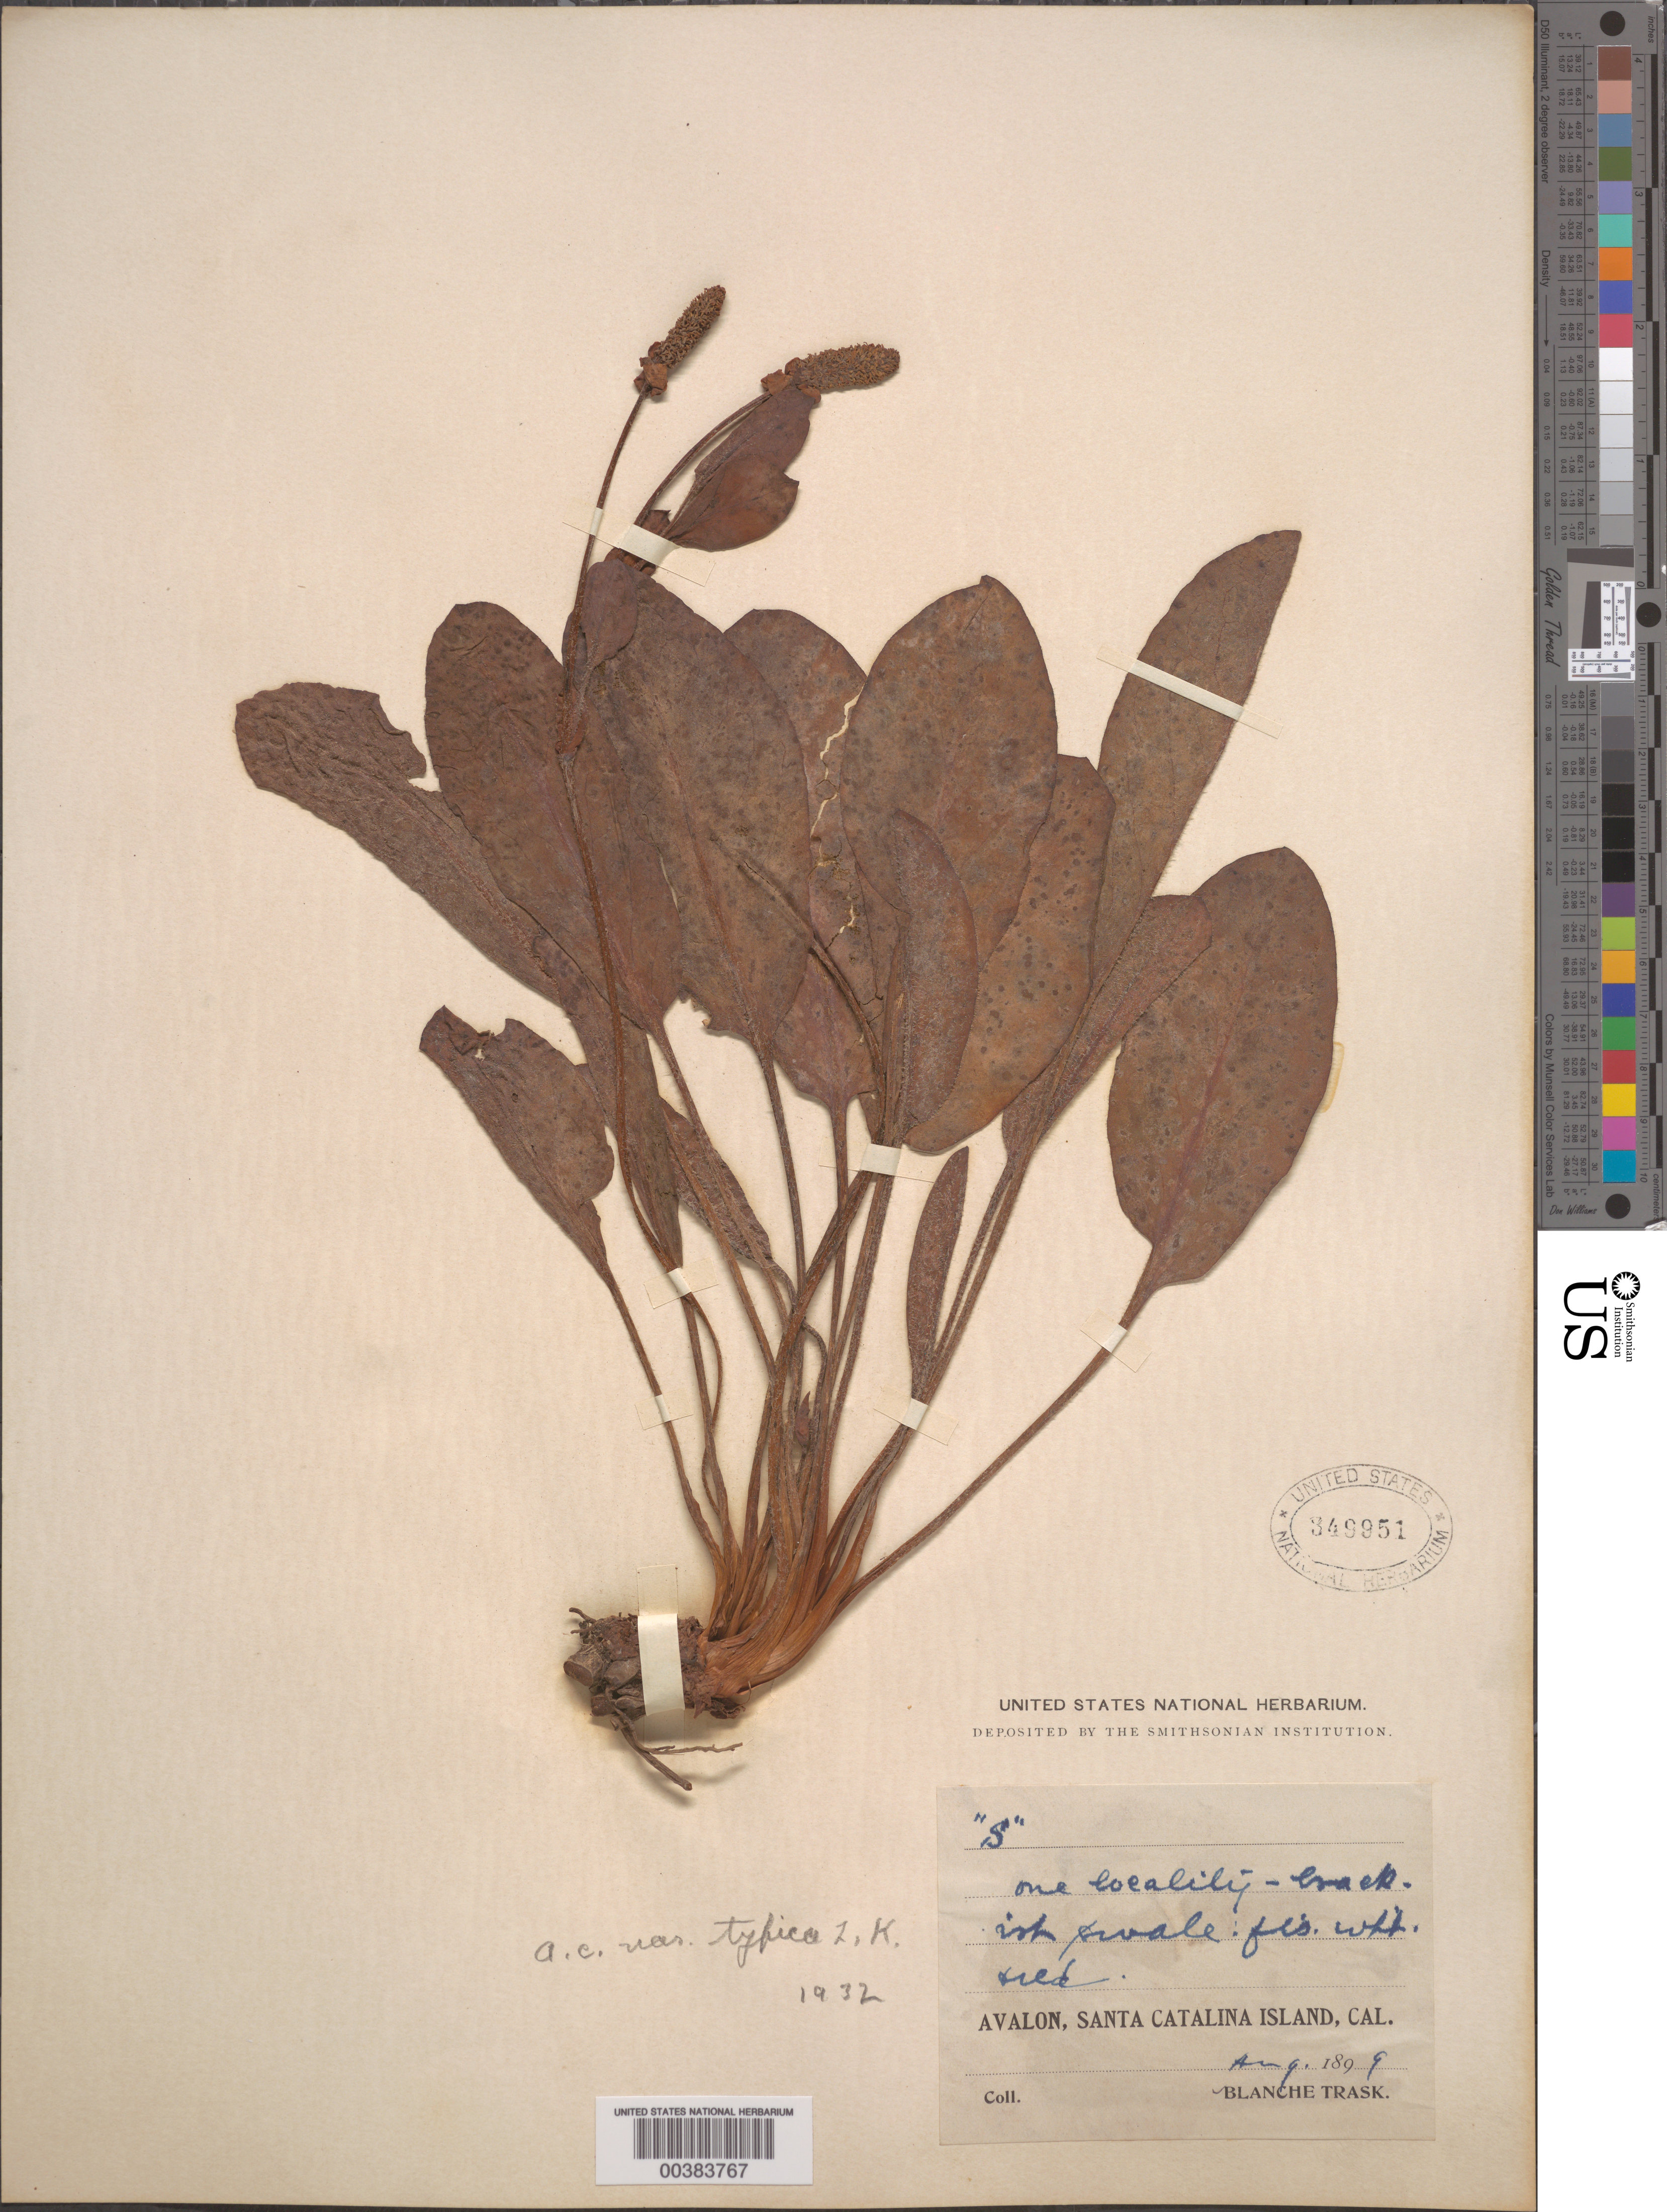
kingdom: Plantae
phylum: Tracheophyta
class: Magnoliopsida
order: Piperales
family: Saururaceae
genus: Anemopsis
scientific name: Anemopsis californica var. typica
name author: Kelso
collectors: B. Trask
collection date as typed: Aug 1899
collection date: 1899-08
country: United States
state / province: California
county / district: Los Angeles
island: Santa Catalina Island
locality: Santa catalina i., avalon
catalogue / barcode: US 349951